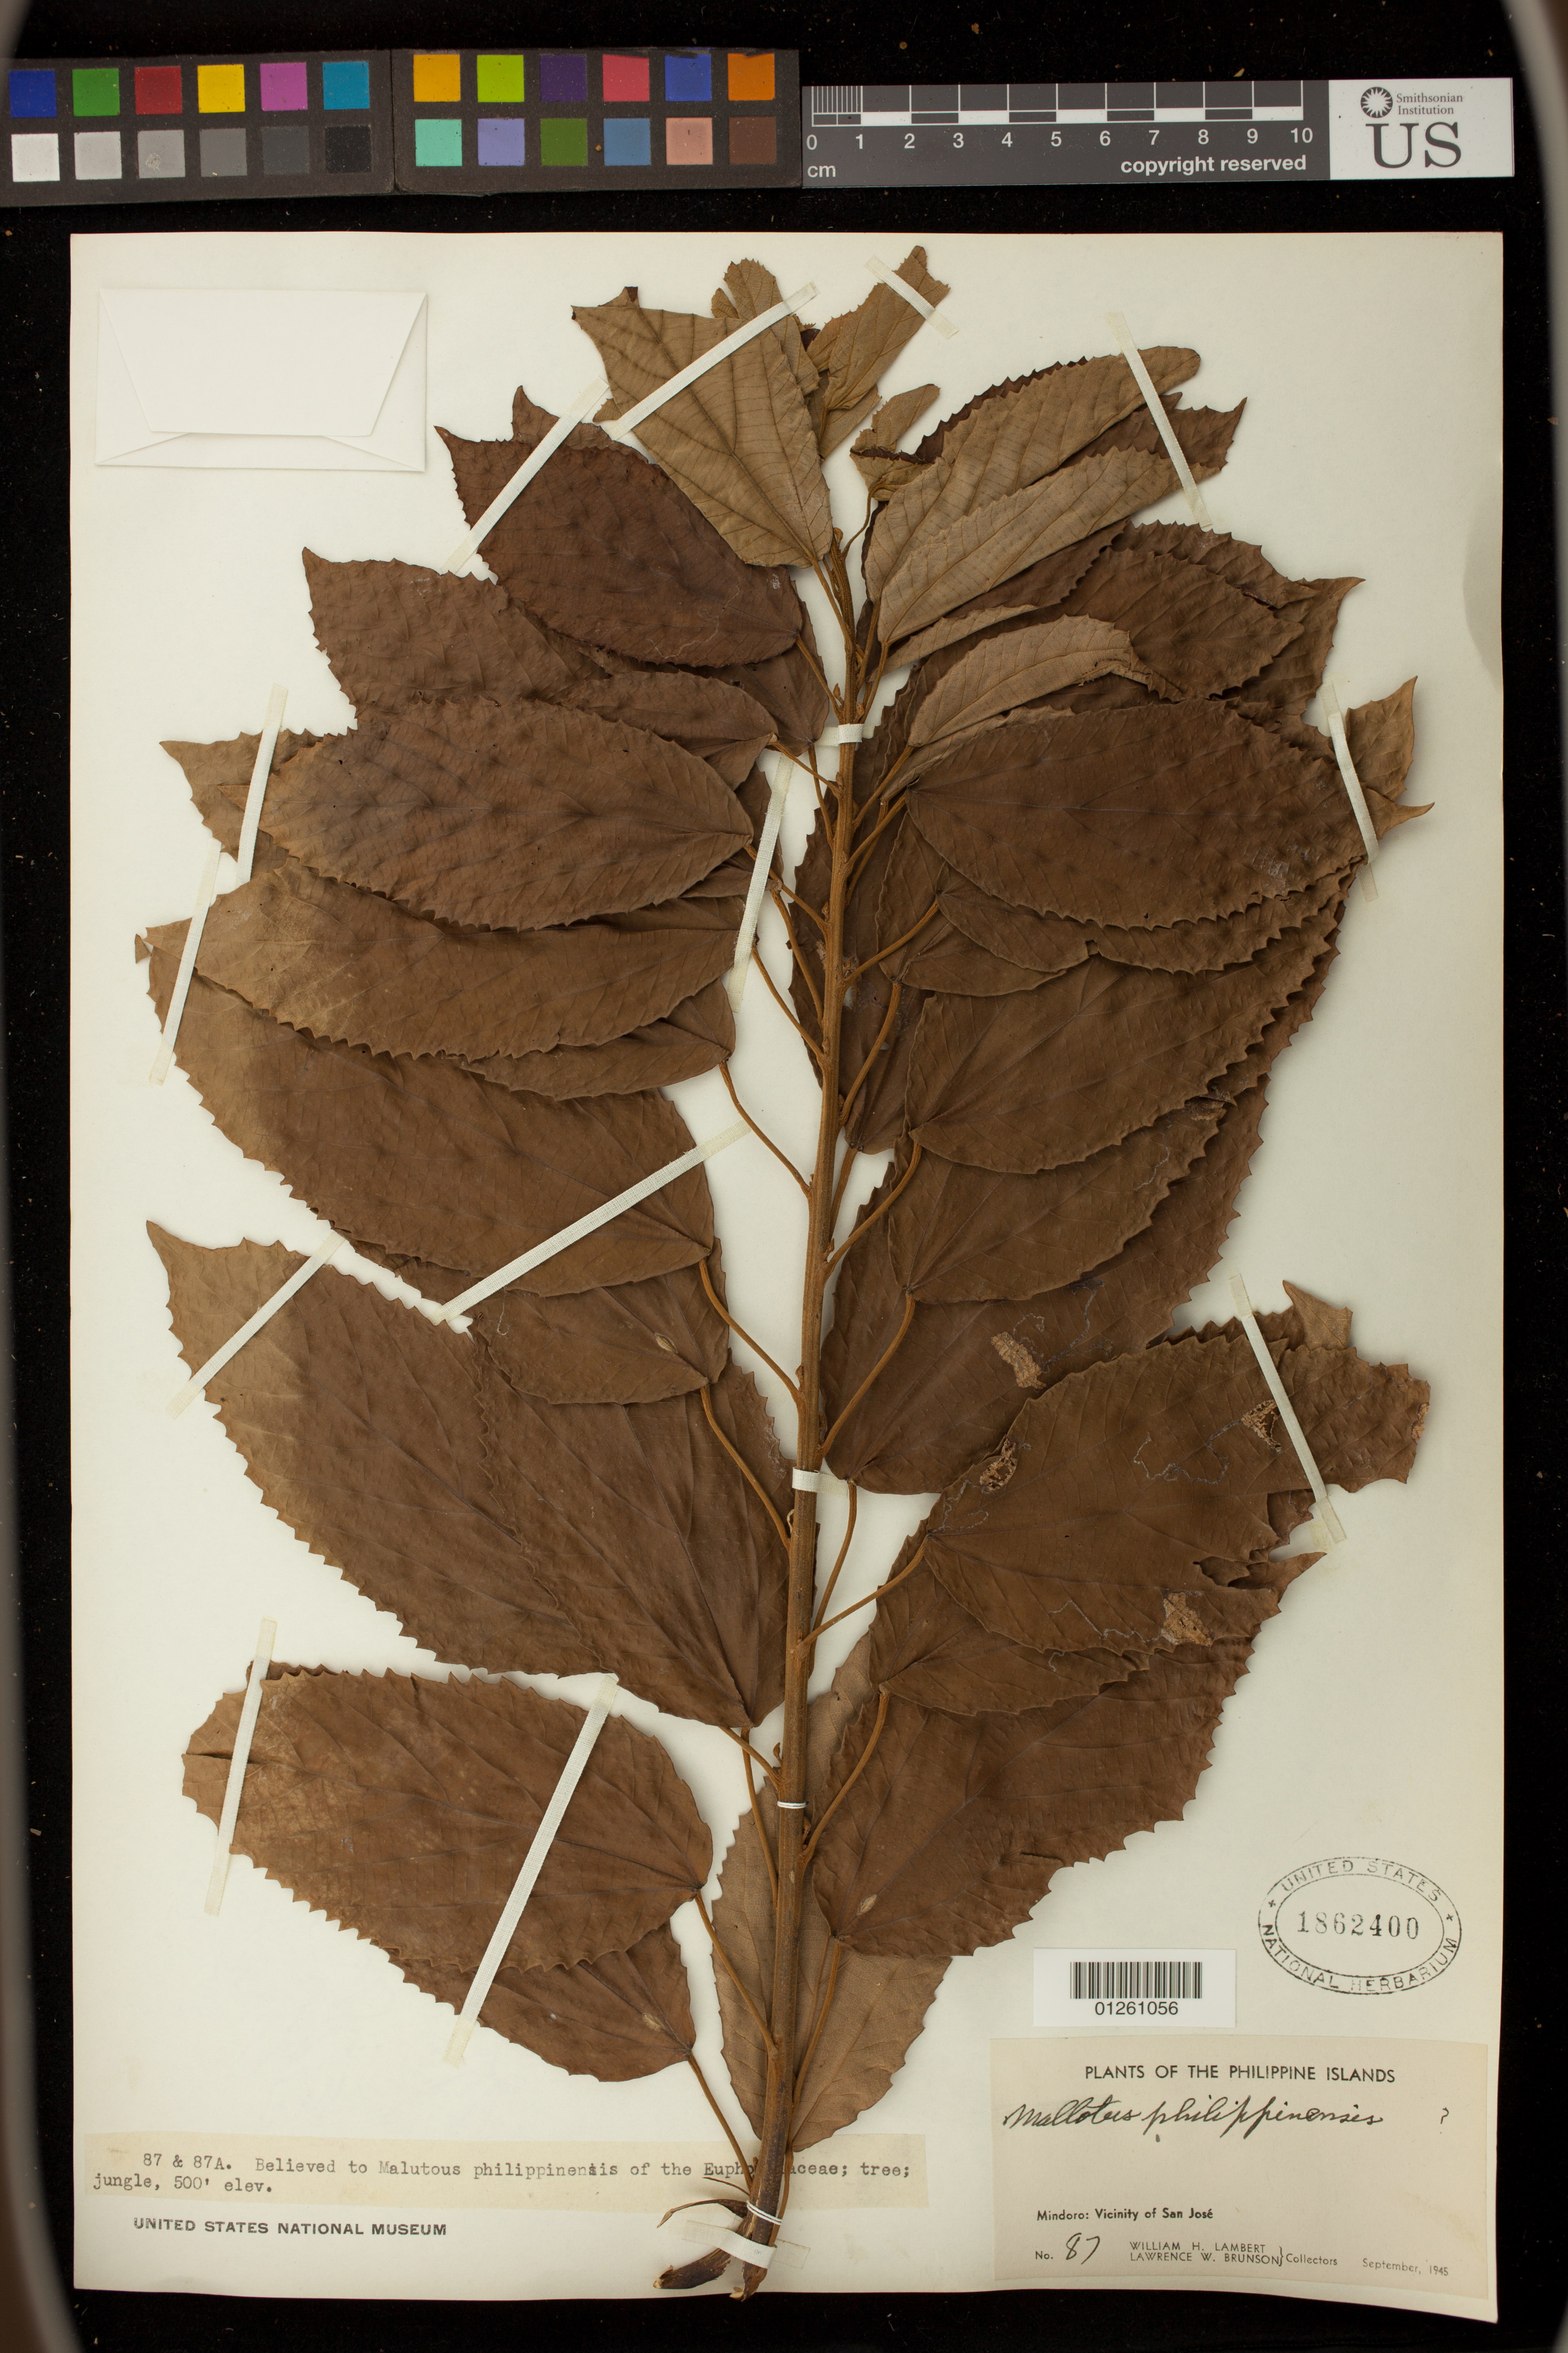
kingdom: Plantae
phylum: Tracheophyta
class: Magnoliopsida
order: Malpighiales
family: Euphorbiaceae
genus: Mallotus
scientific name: Mallotus philippensis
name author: (Lam.) Müll. Arg.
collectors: W. Lambert & L. Brunson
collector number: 87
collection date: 1945-09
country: Philippines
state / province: Mimaropa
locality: Mindoro: Vicinity of San Jose.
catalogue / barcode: US 1862400